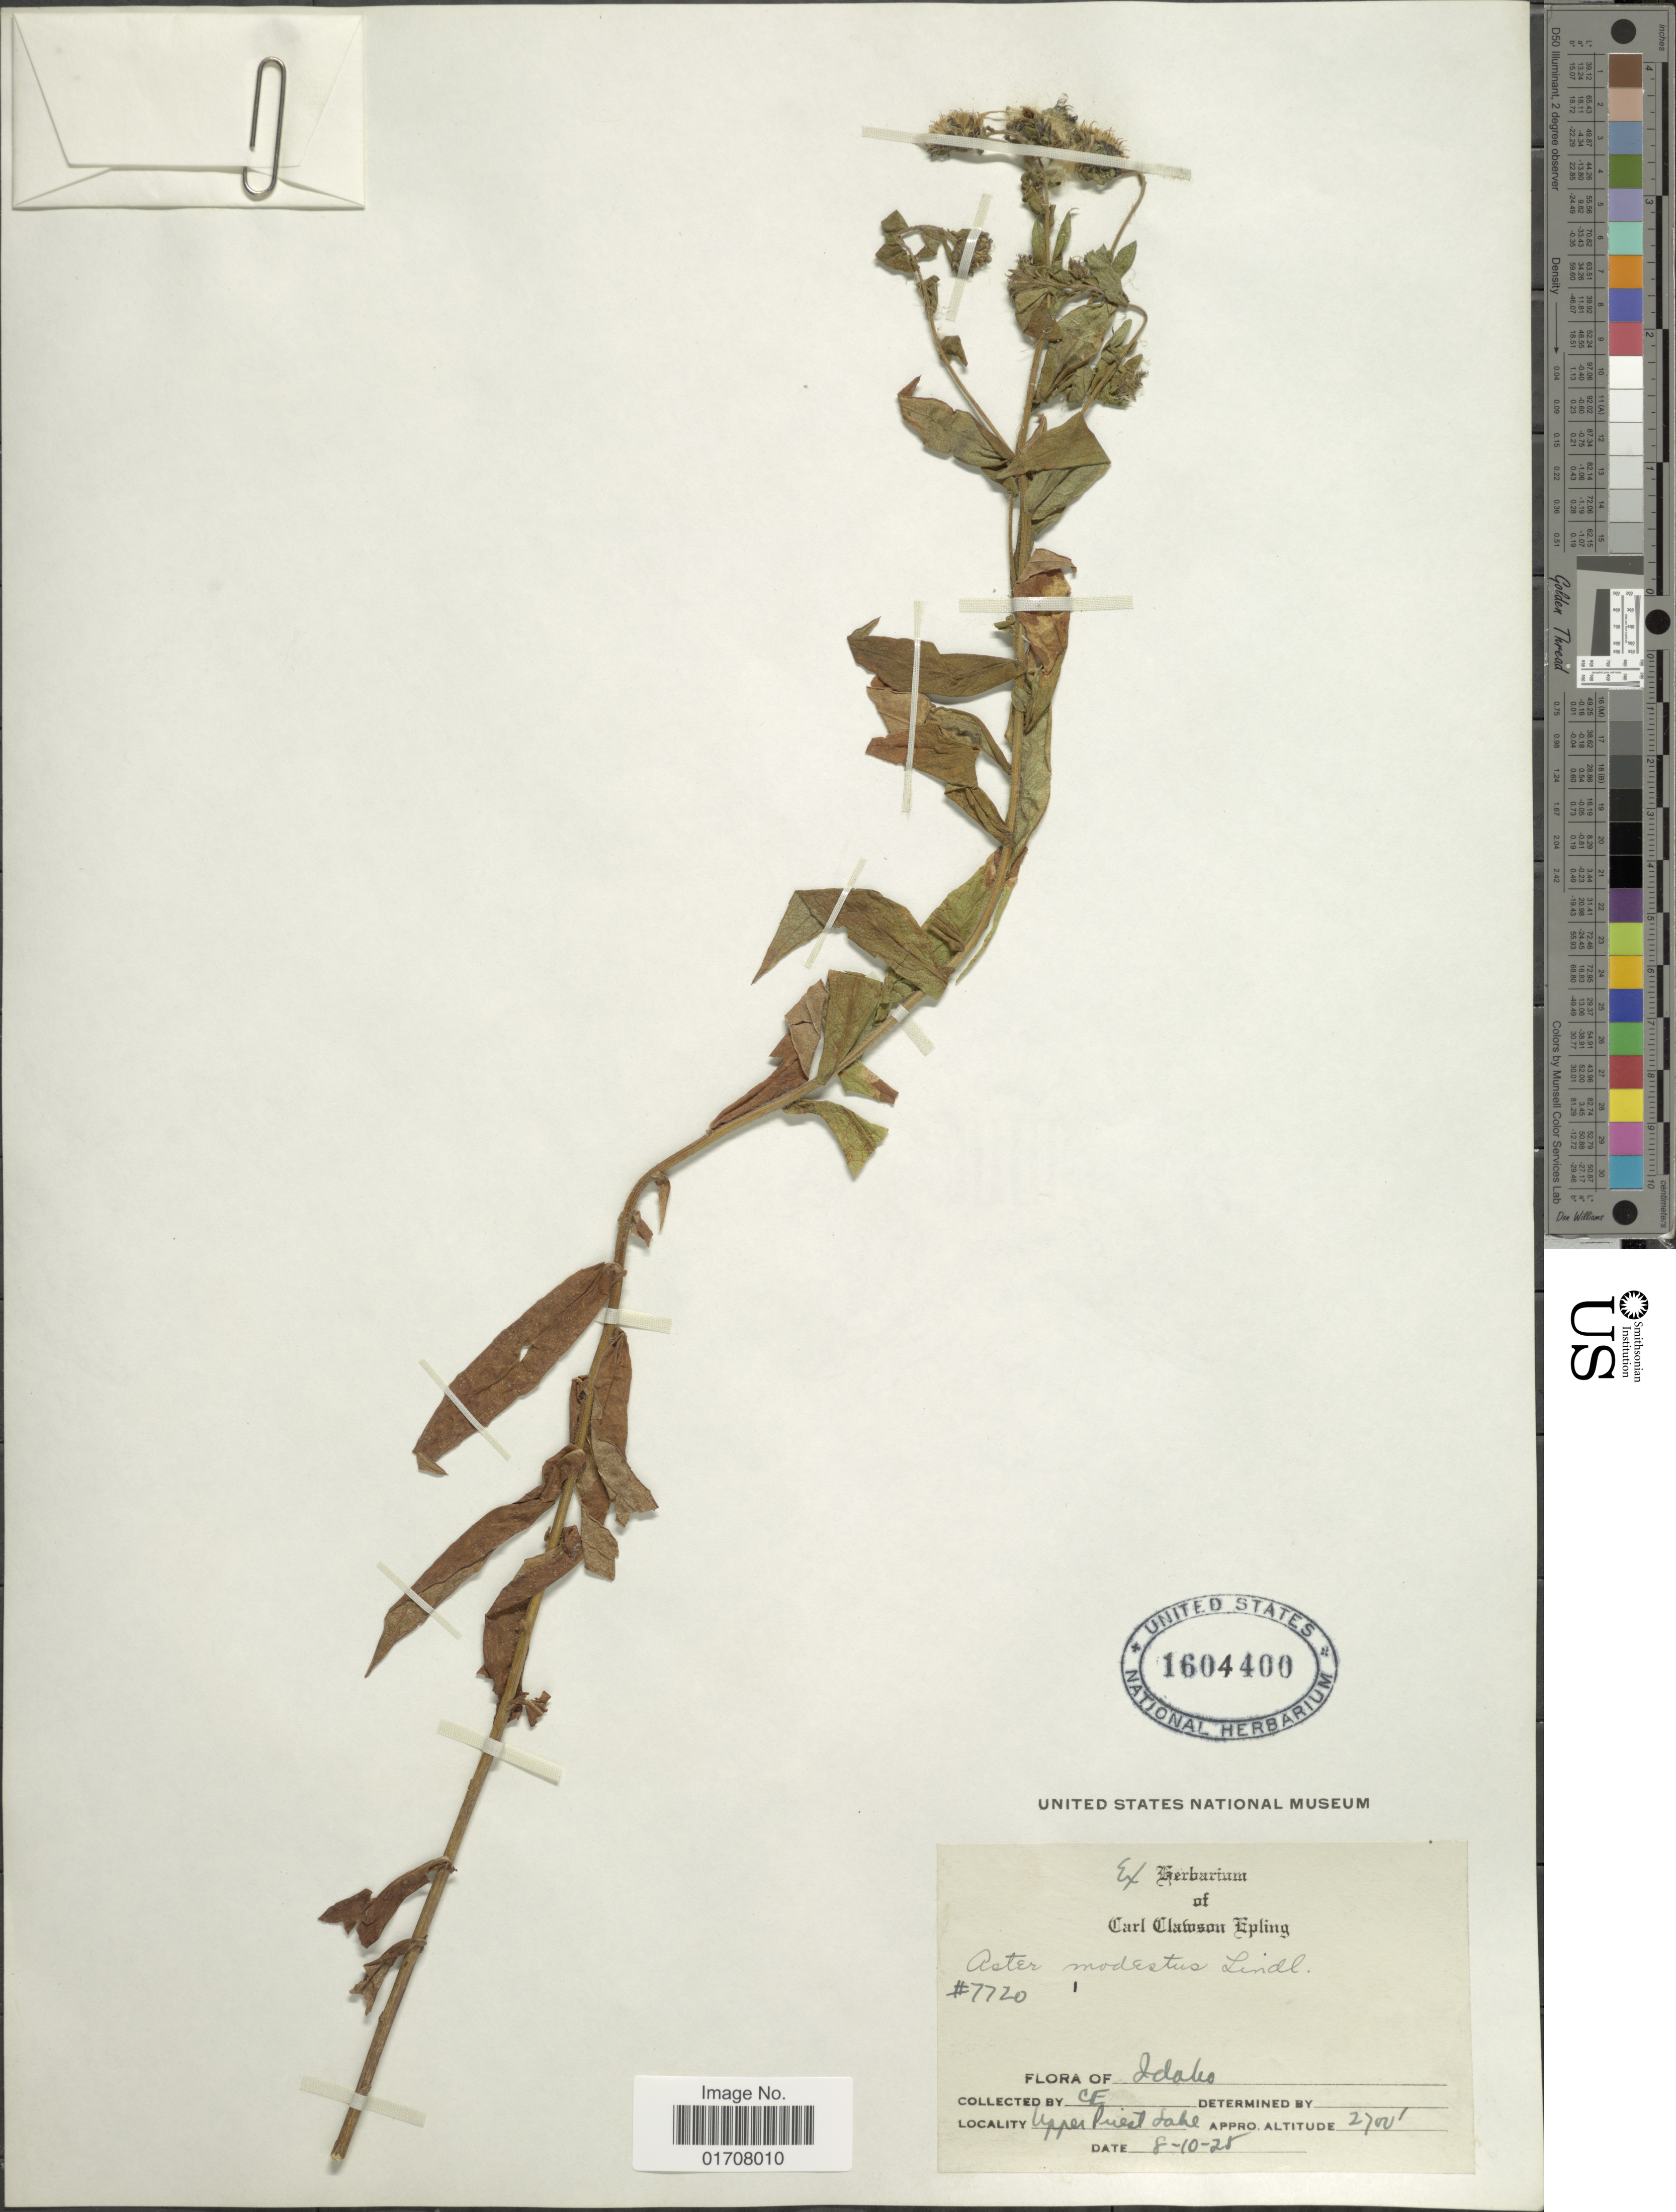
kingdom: Plantae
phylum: Tracheophyta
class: Magnoliopsida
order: Asterales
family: Asteraceae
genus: Canadanthus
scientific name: Canadanthus modestus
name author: (Lindl.) G.L. Nesom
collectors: C. C. Epling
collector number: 7720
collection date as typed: Transcribed d/m/y: 10/8/25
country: United States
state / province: Idaho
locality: Upper Priest Lake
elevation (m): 823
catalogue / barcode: US 1604400